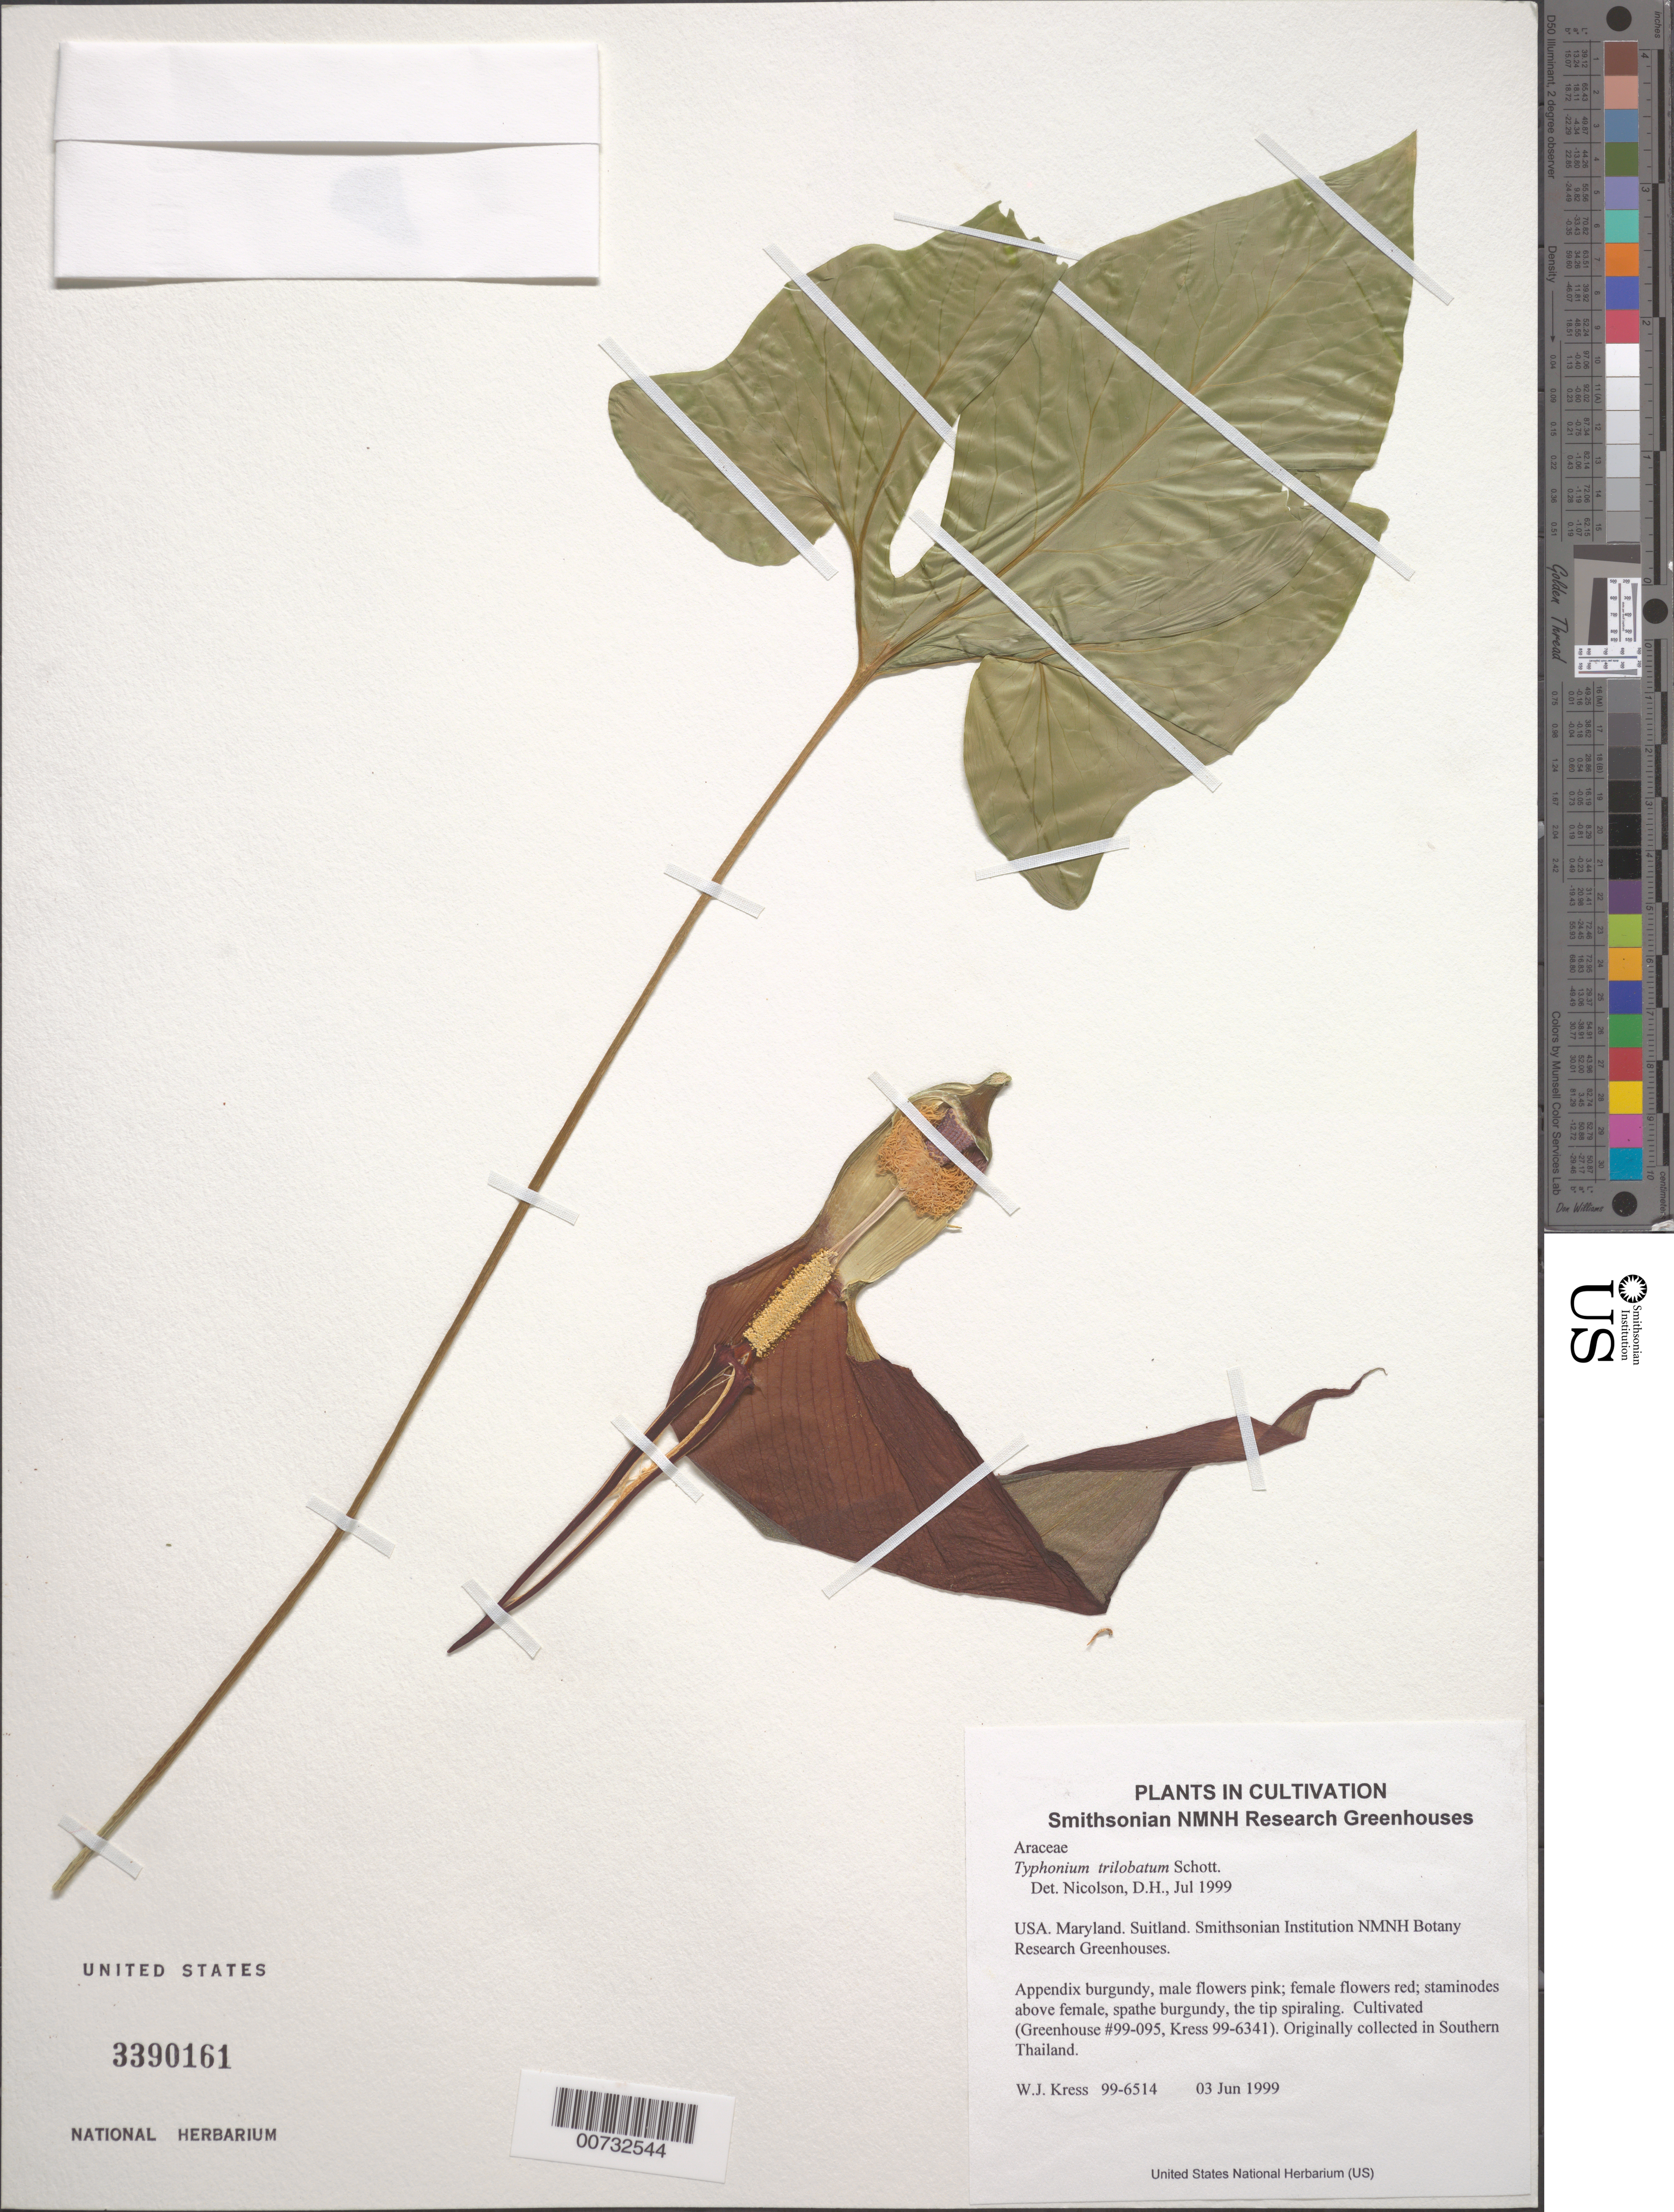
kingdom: Plantae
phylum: Tracheophyta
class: Liliopsida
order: Alismatales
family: Araceae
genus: Typhonium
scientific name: Typhonium trilobatum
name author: (L.) Schott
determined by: Nicolson, Dan H.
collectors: W. J. Kress & M. Bordelon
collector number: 99-6514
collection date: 1999-06-03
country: United States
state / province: Maryland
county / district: Prince George's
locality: NMNH Botany Research Greenhouses. Suitland.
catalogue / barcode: US 3390161